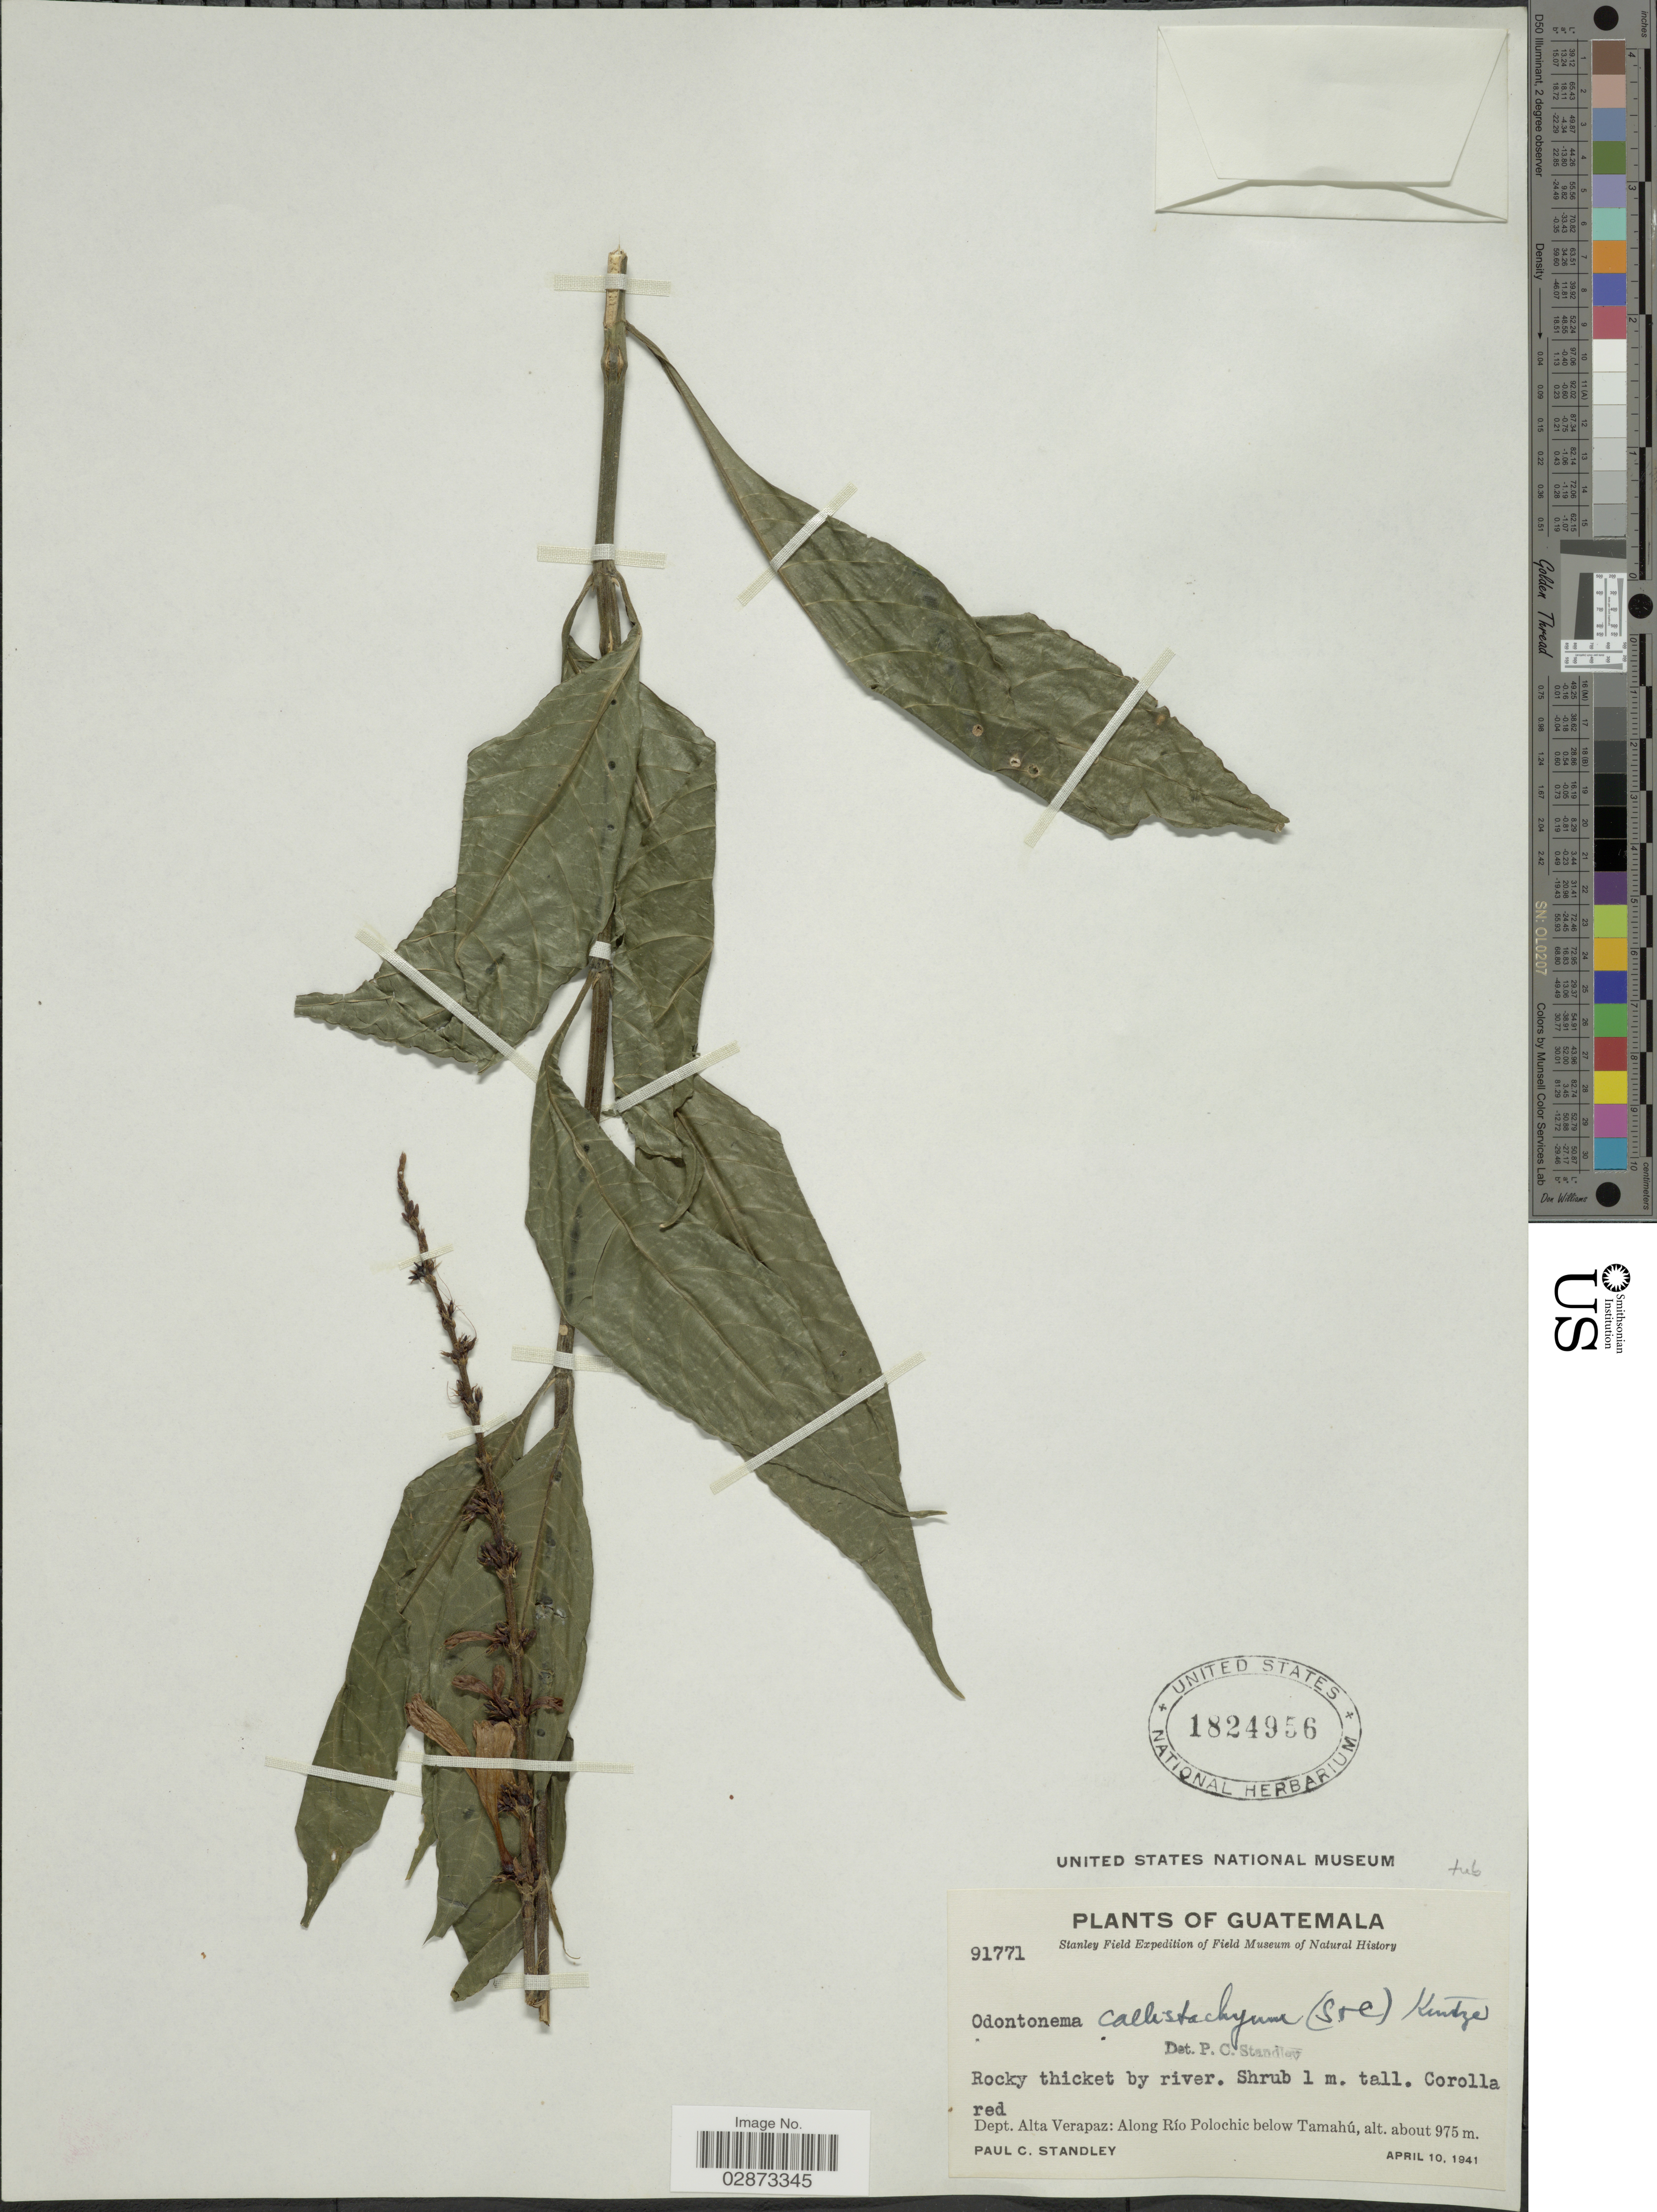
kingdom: Plantae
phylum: Tracheophyta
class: Magnoliopsida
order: Lamiales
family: Acanthaceae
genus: Odontonema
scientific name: Odontonema callistachyum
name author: (Schltdl. & Cham.) Kuntze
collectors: P. C. Standley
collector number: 91771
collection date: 1941-04-10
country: Guatemala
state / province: Alta Verapaz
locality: Dept. Alta Verapaz: Along Río Polochic below Tamahú.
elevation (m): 975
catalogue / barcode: US 1824956